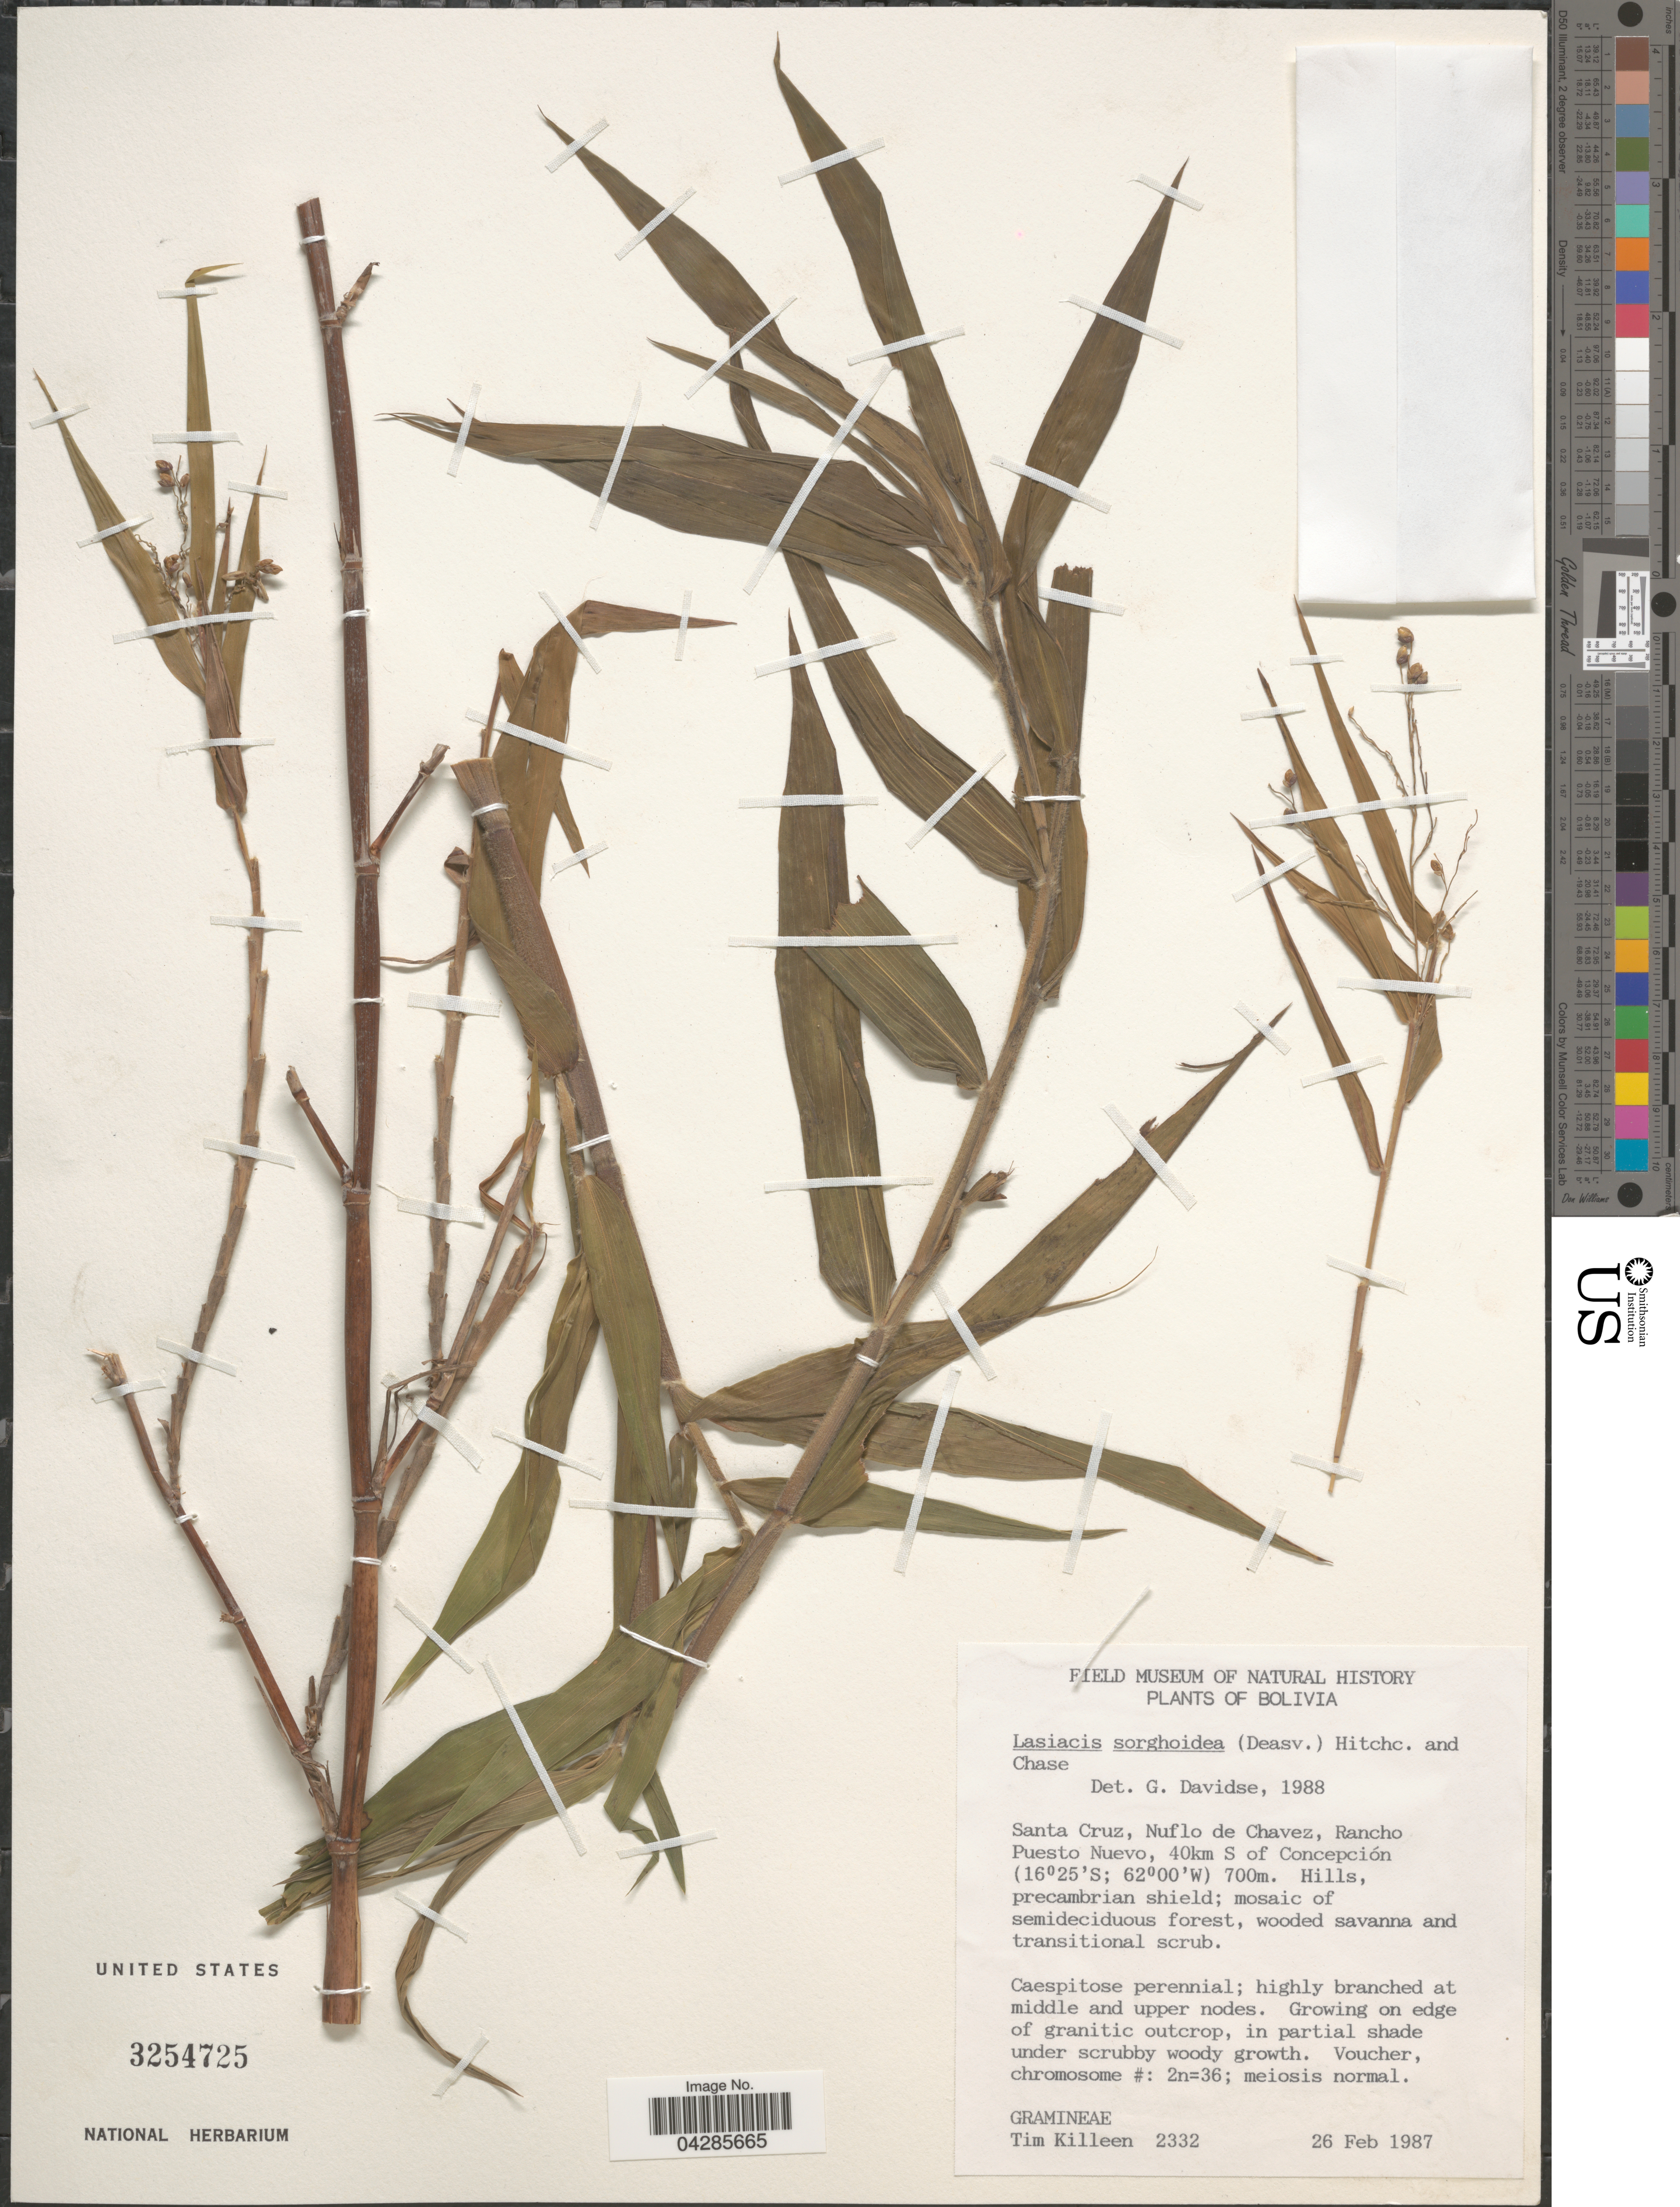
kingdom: Plantae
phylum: Tracheophyta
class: Liliopsida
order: Poales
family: Poaceae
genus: Lasiacis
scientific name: Lasiacis sorghoidea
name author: (Desv. ex Ham.) Hitchc. & Chase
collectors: T. J. Killeen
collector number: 2332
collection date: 1987-02-26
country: Bolivia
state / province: Santa Cruz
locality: Nuflo de Chavez, Rancho Puesto Nuevo, 40km S of Concepción.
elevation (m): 700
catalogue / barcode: US 3254725